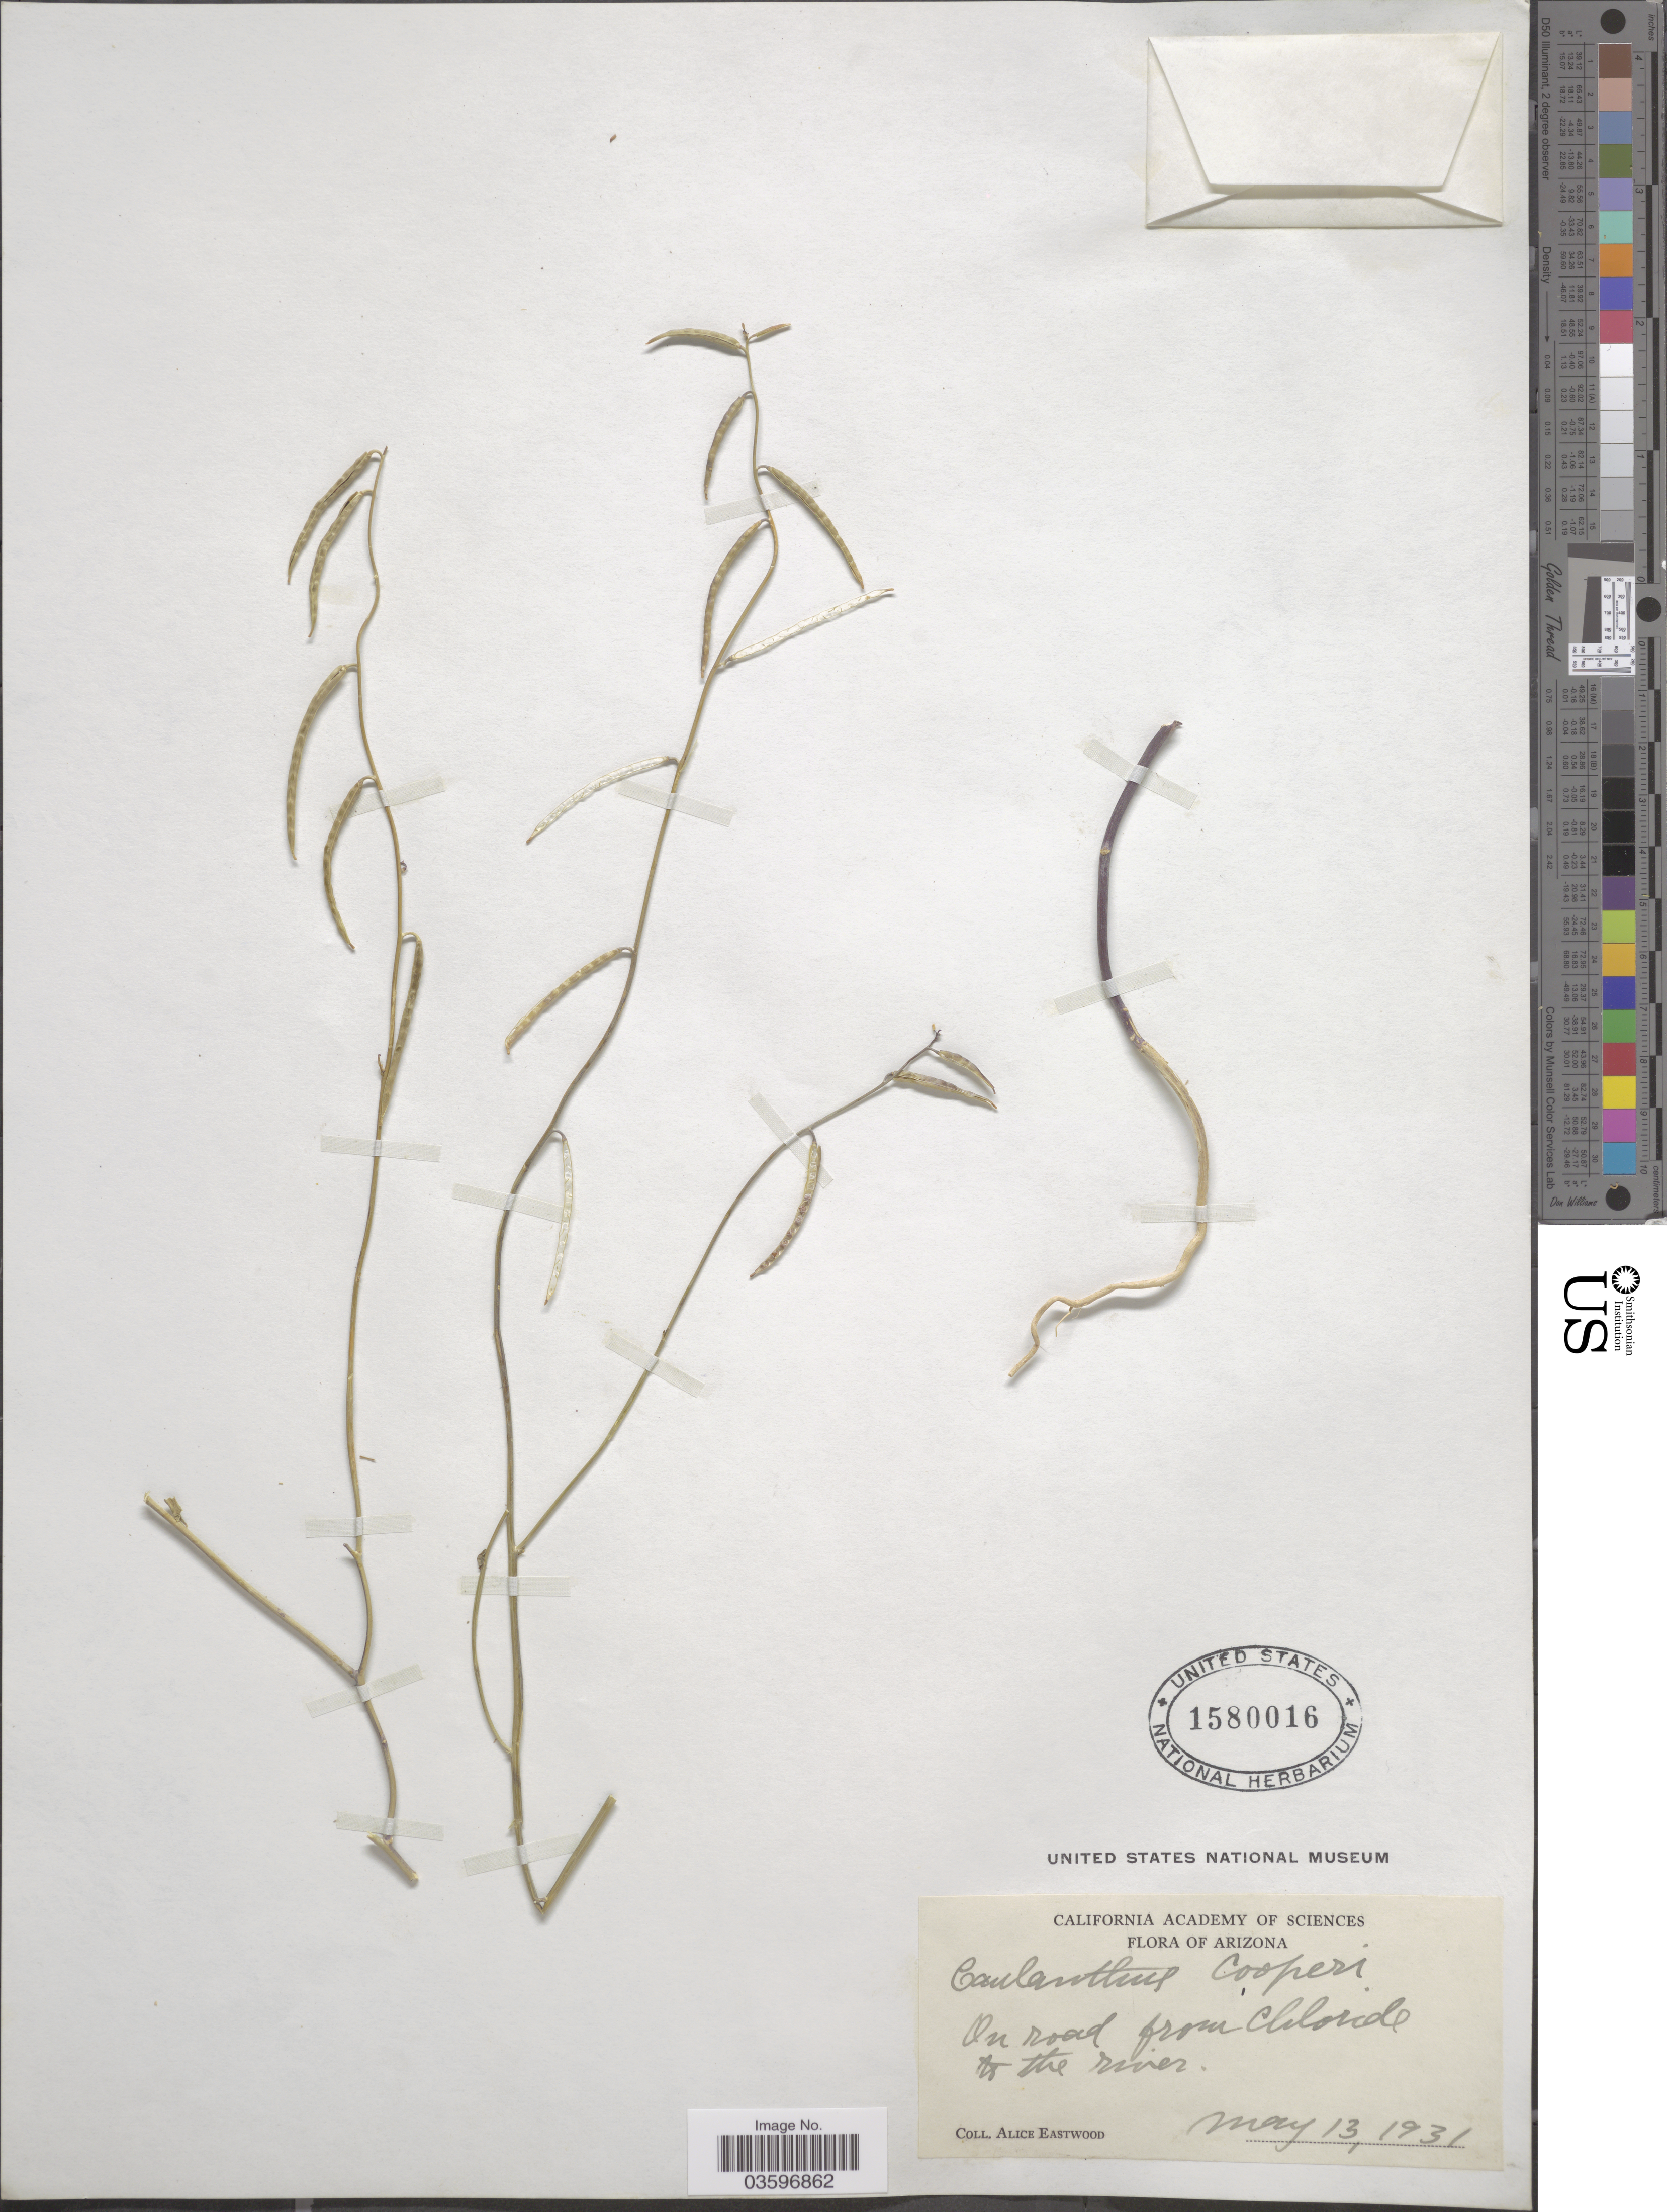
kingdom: Plantae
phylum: Tracheophyta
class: Magnoliopsida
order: Brassicales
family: Brassicaceae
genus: Caulanthus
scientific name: Caulanthus cooperi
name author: (S. Watson) Payson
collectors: A. Eastwood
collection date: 1931-05-13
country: United States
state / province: Arizona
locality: On road from Chloride to the river.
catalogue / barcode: US 1580016